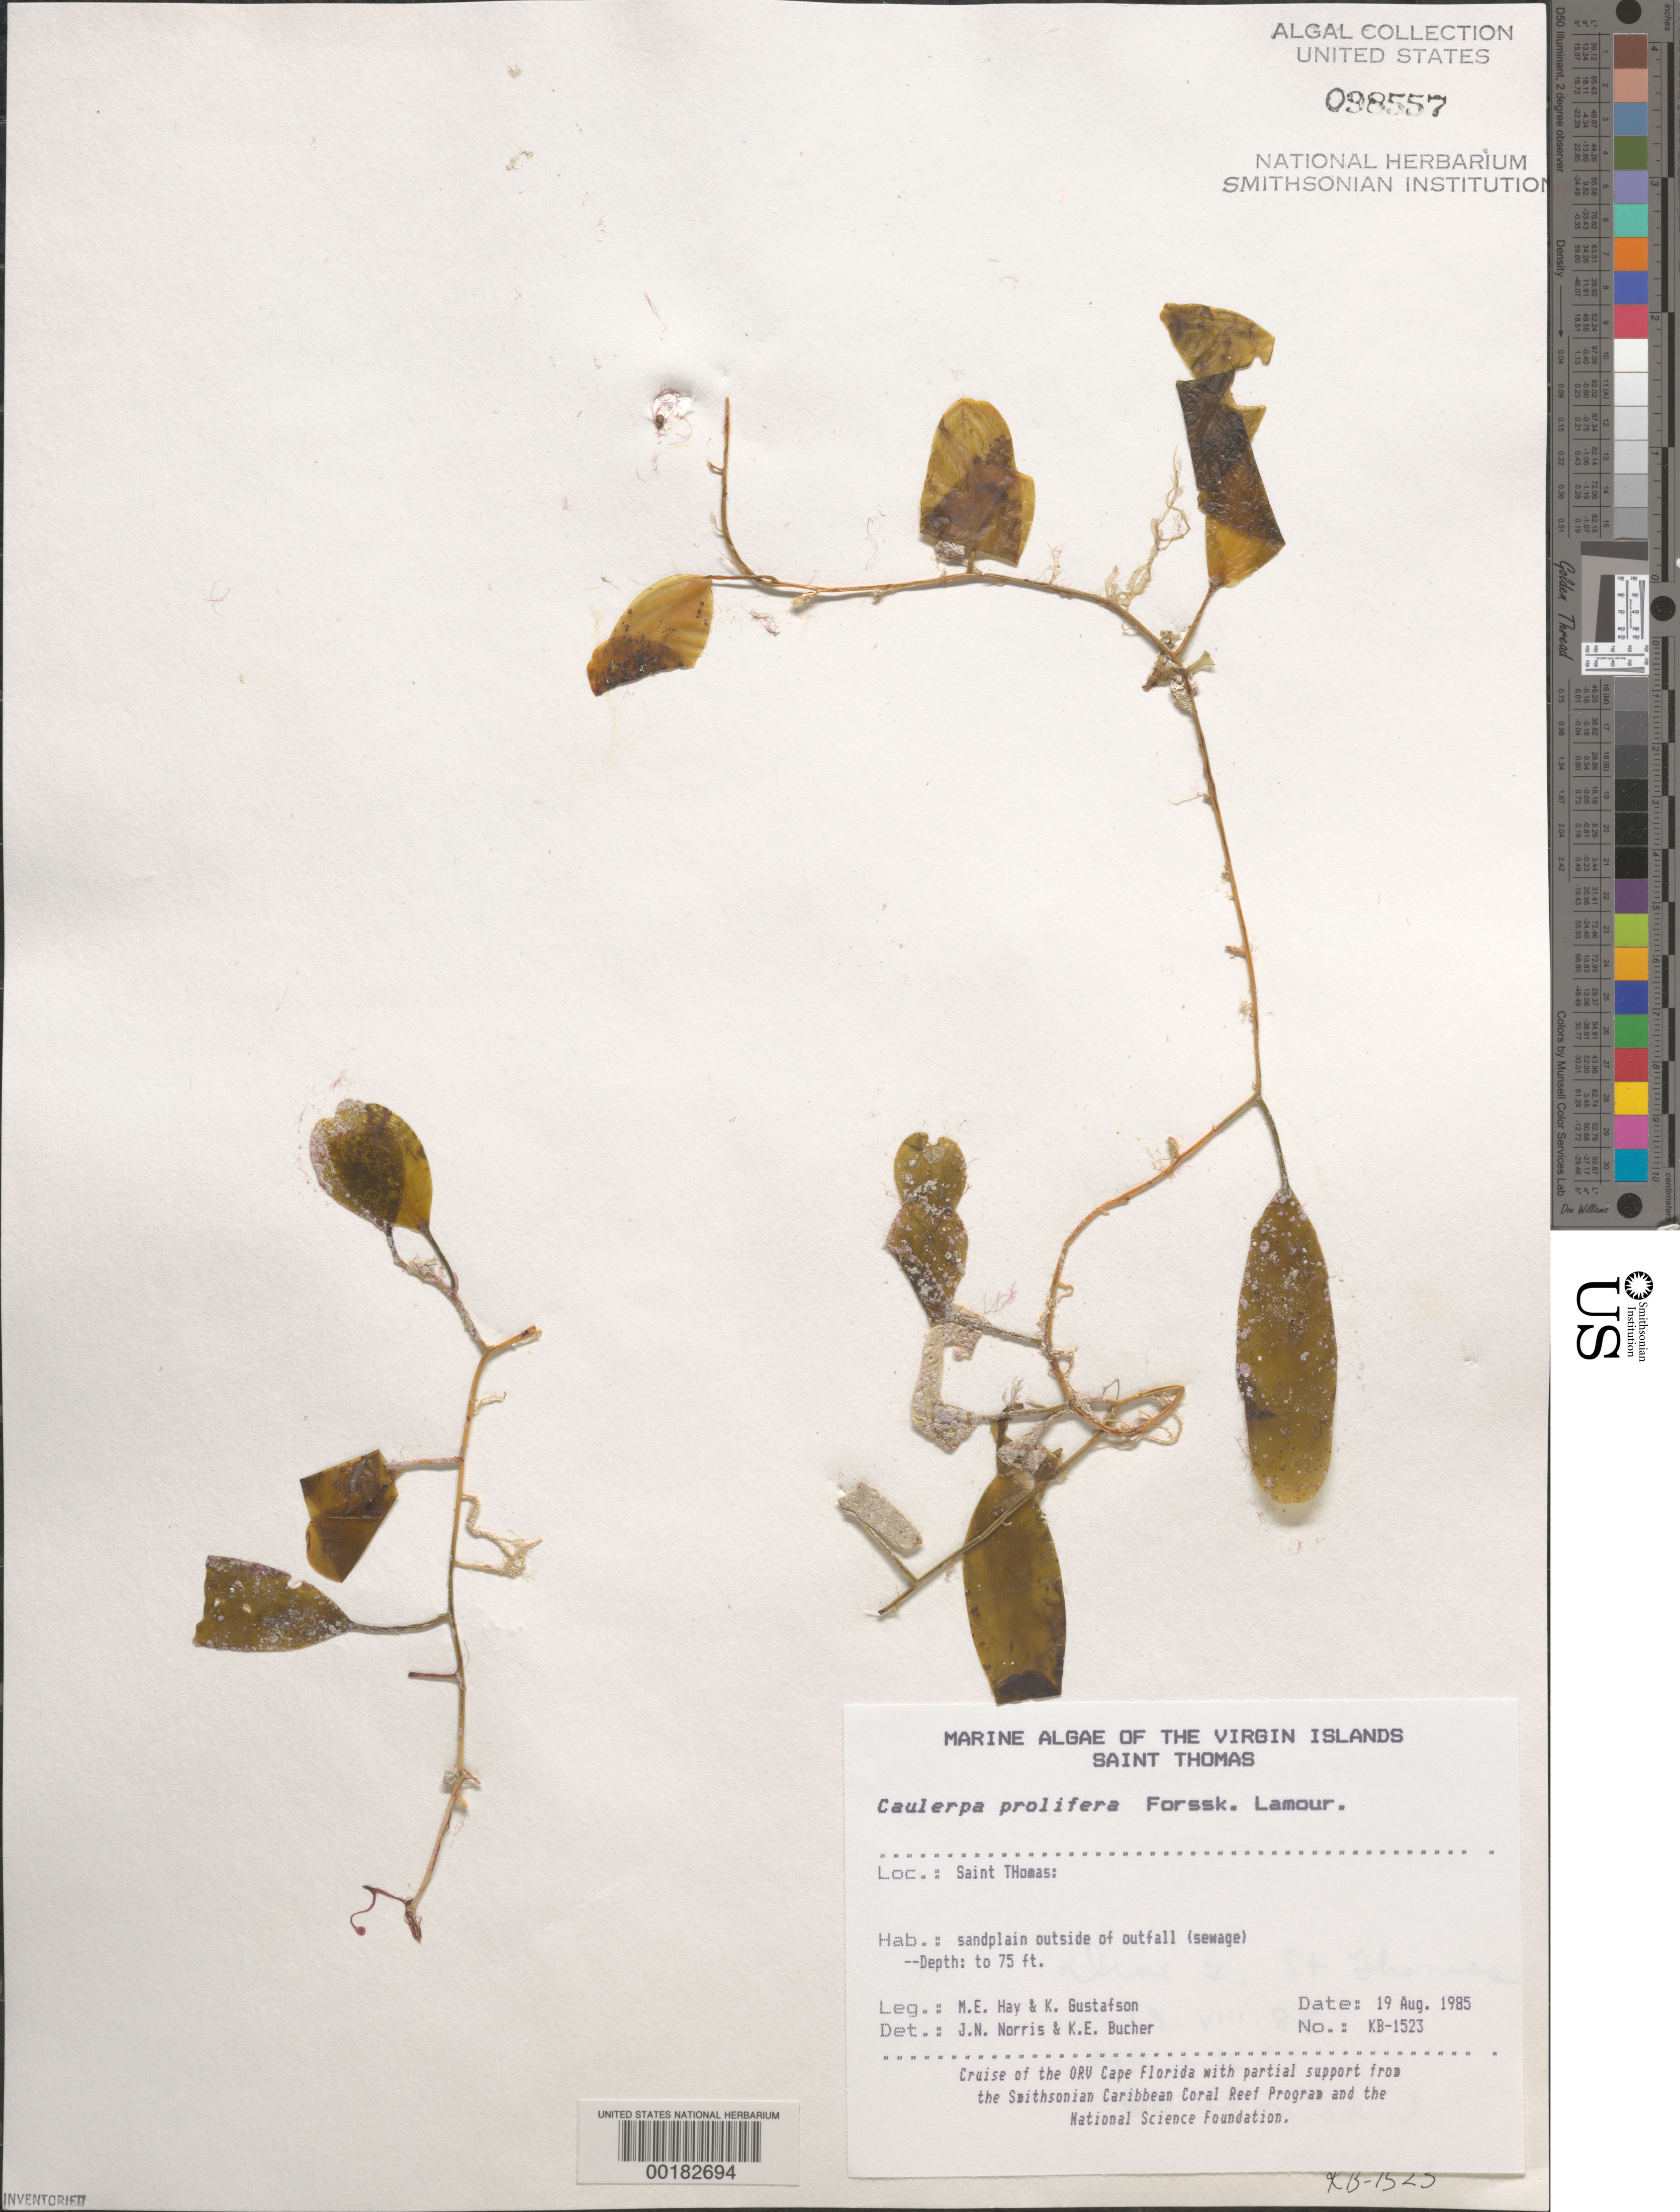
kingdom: Plantae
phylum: Chlorophyta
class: Ulvophyceae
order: Bryopsidales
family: Caulerpaceae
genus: Caulerpa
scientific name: Caulerpa prolifera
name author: (Forssk.) J.V.Lamouroux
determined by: Norris, J. N.; Bucher, K. E.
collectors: M. E. Hay & K. Gustafson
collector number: KB-1523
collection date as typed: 19 Aug 1985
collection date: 1985-08-19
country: U.S. Virgin Islands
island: St. Thomas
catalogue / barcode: US 98557